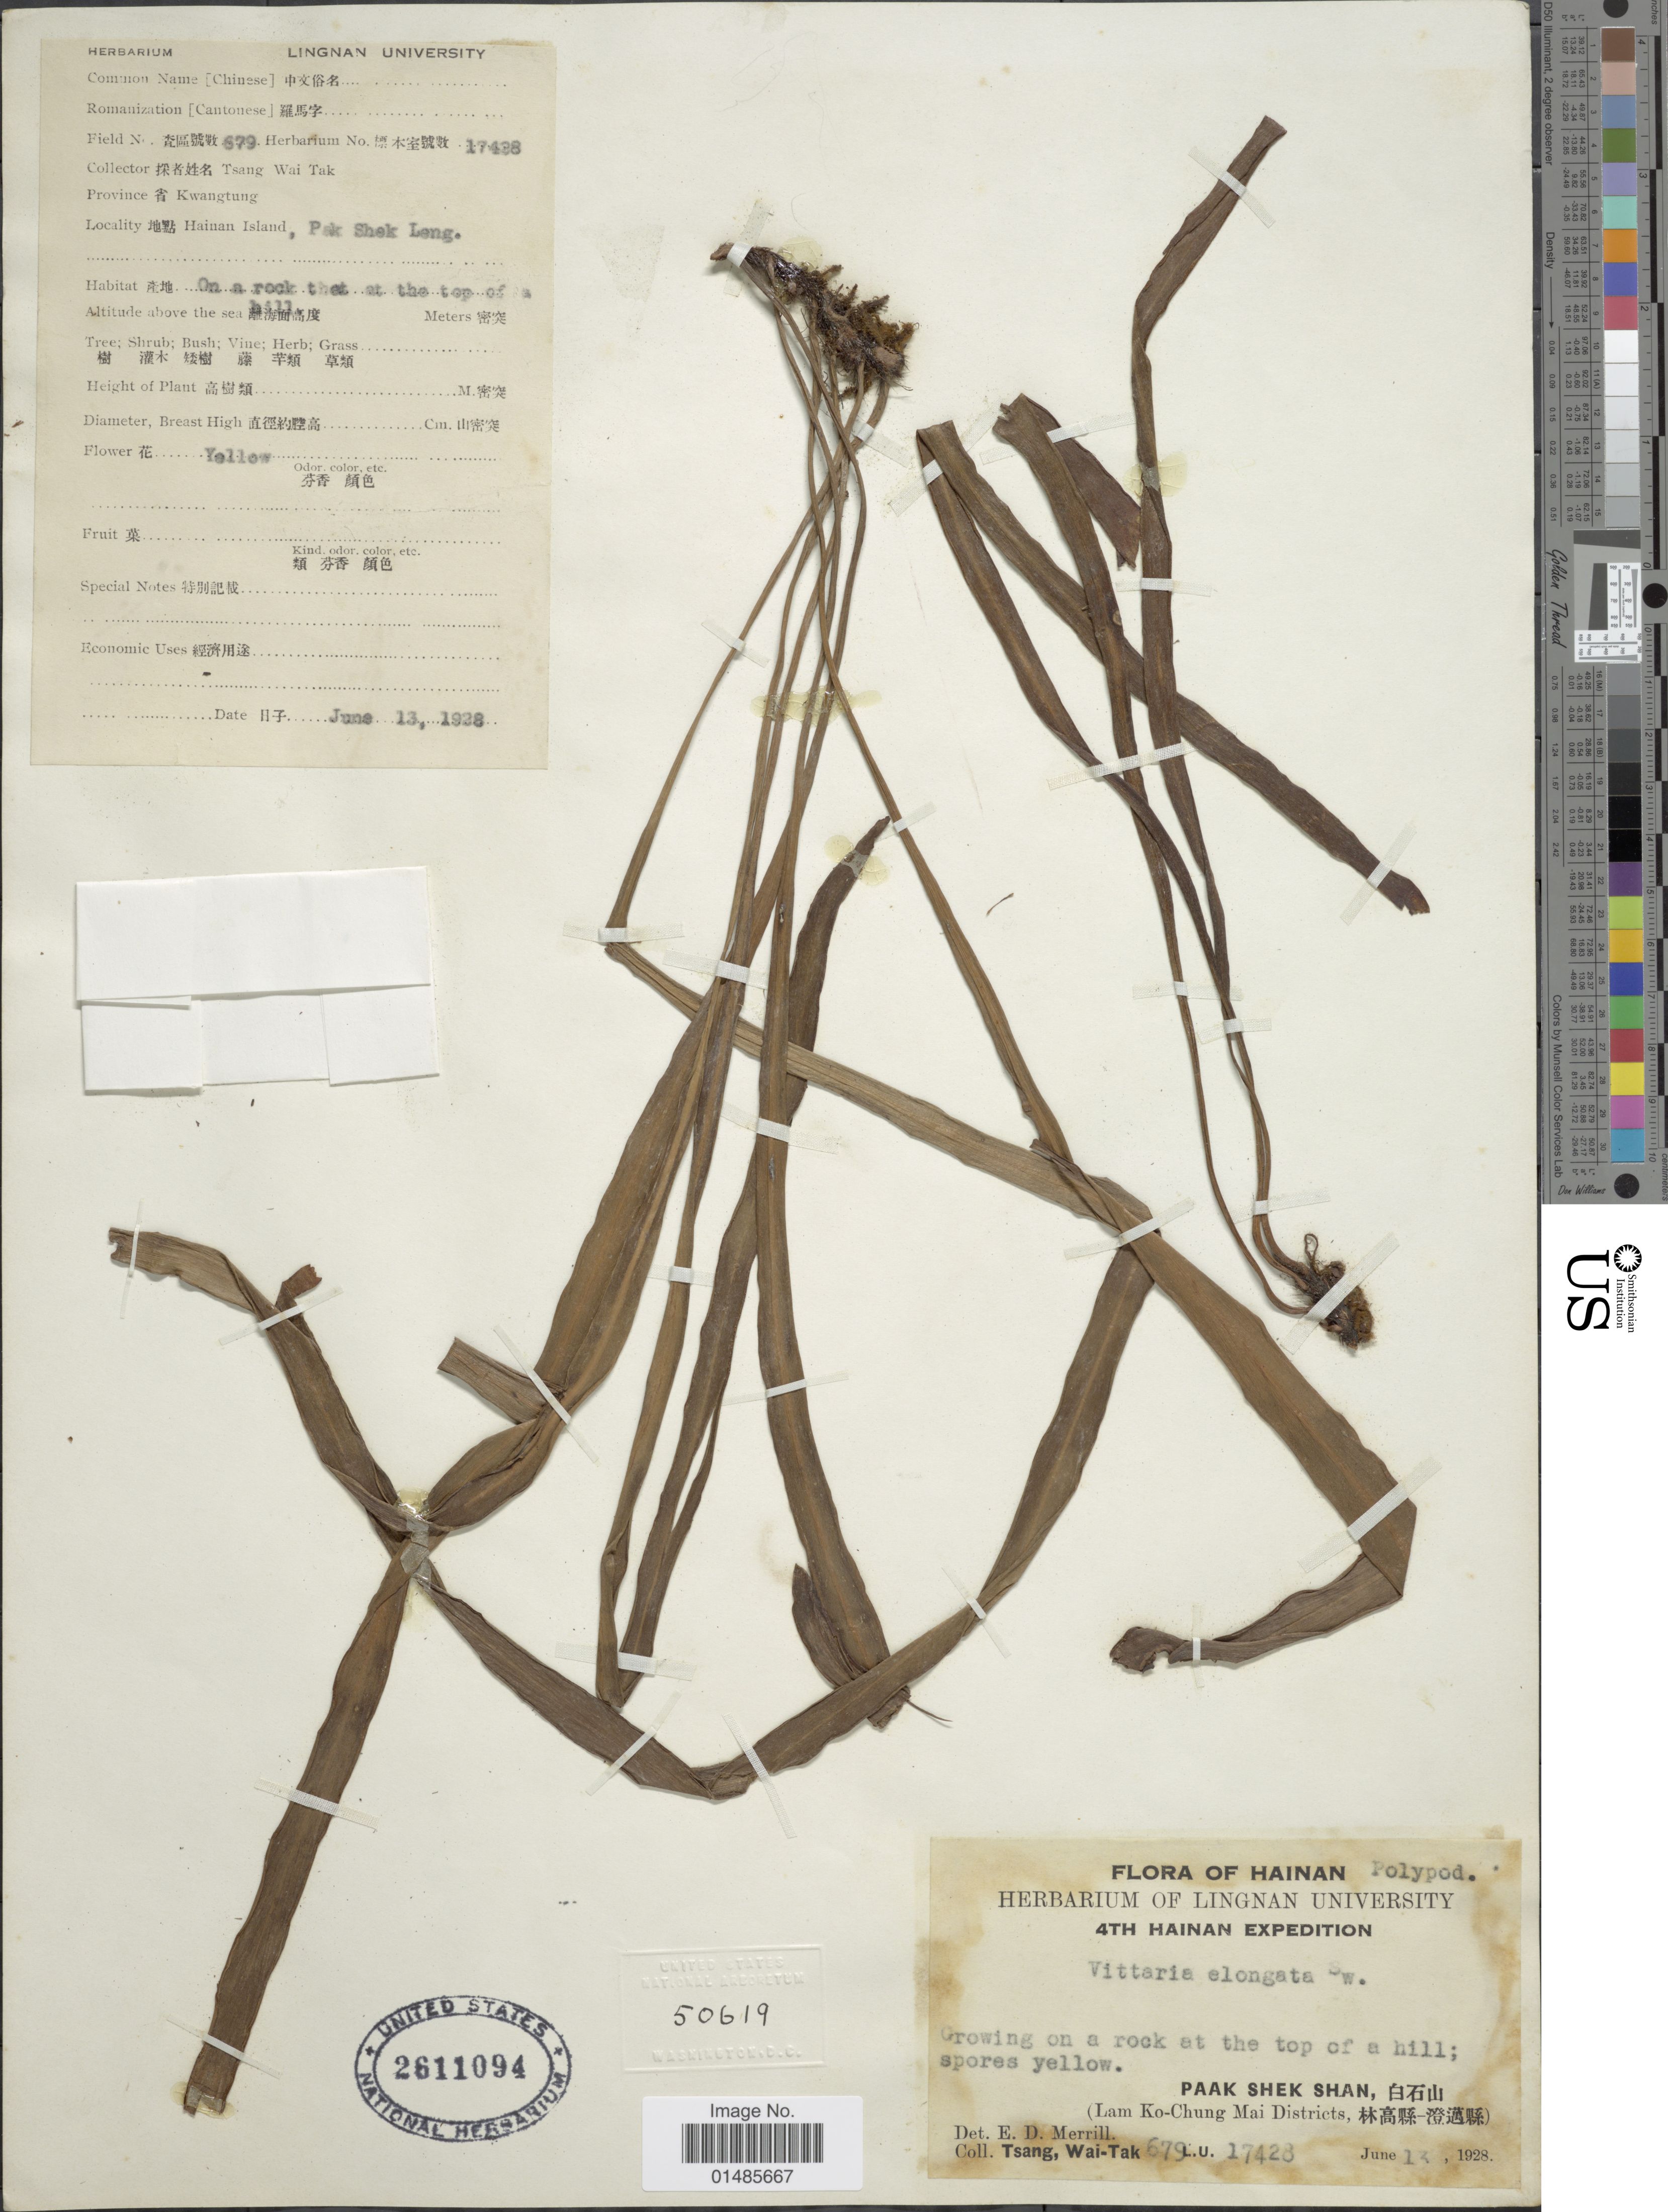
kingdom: Plantae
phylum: Tracheophyta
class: Polypodiopsida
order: Polypodiales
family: Pteridaceae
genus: Haplopteris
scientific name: Haplopteris elongata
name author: (Sw.) Crane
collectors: W. T. Tsang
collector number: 679/17428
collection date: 1928-06-13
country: China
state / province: Hainan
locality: Province Kwangtung. Hainan Island, Pak Shek Leng. Paak Shek Shan, x. (Lam Ko-Chung Mai Districts, X-X).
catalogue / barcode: US 2611094